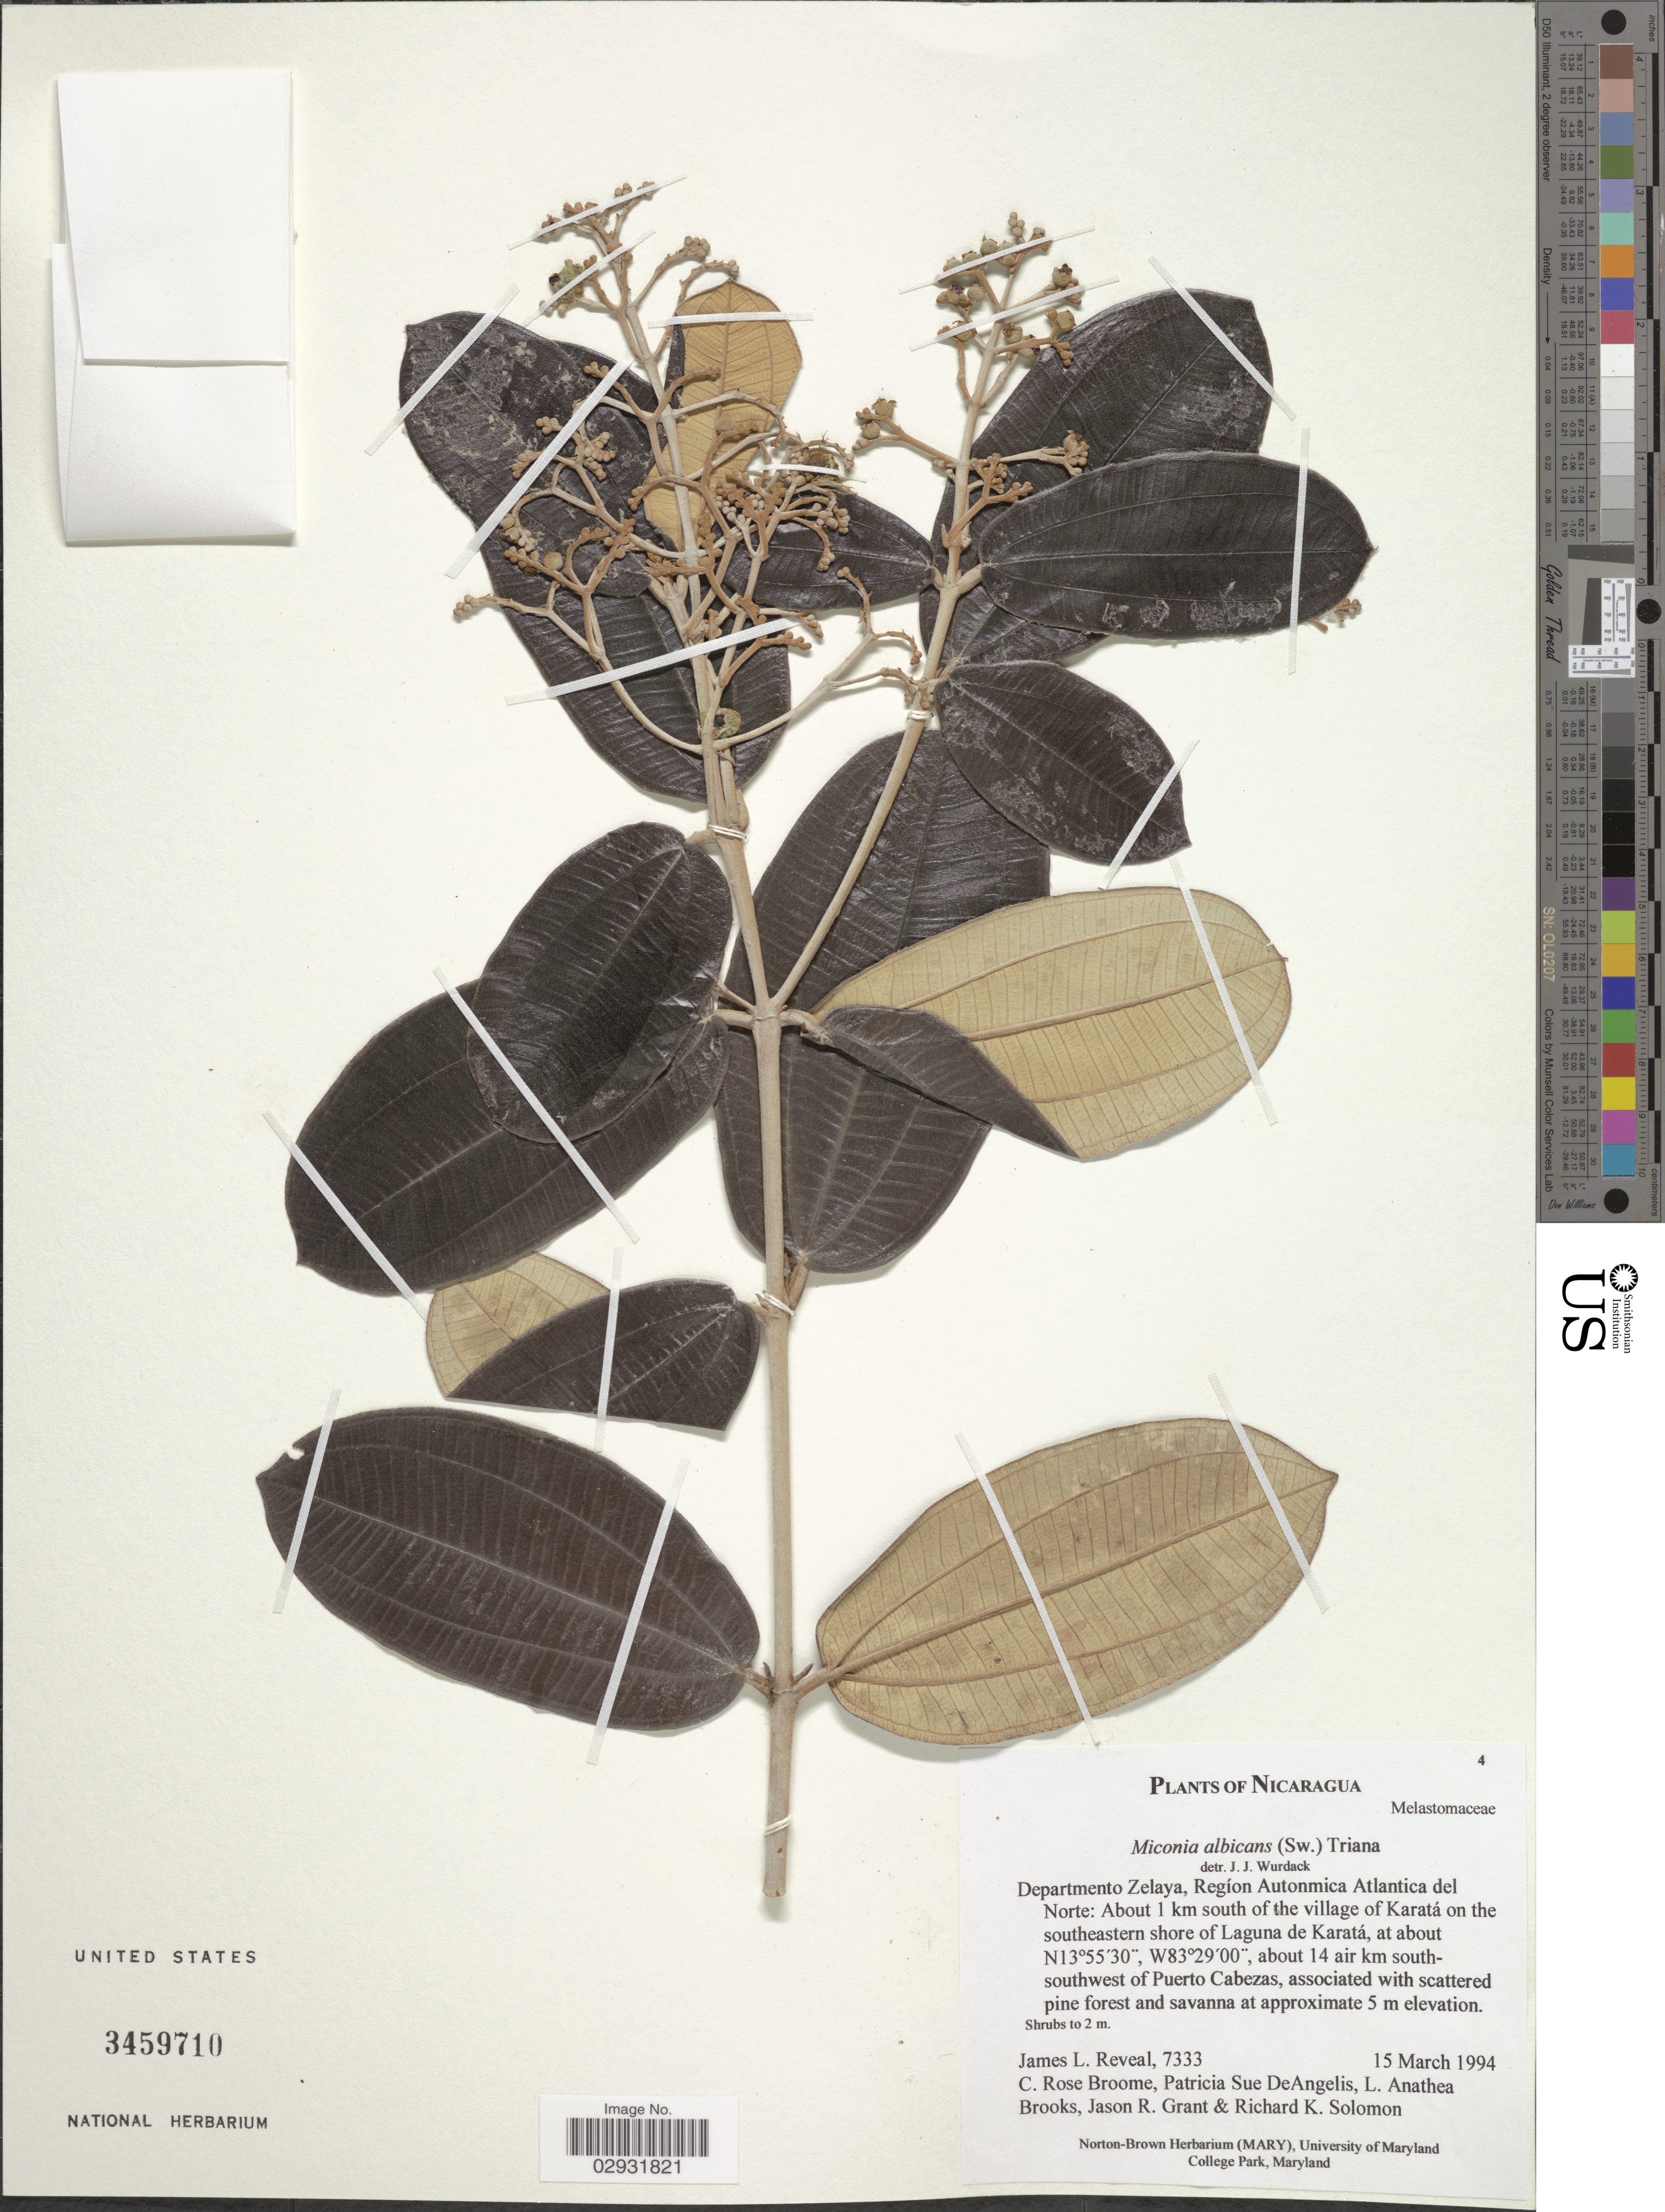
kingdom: Plantae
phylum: Tracheophyta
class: Magnoliopsida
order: Myrtales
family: Melastomataceae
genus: Miconia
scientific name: Miconia albicans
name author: (Sw.) Steud.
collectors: J. L. Reveal, C. R. Broome, P. DeAngelis, L. Brooks & et al.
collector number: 7333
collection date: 1994-03-15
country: Nicaragua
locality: Departamento Zelaya, Regíon Autonmica Atlantica del Norte: About 1 km south of the village of Karatá on the southeastern shore of Laguna de Karatá, about 14 air km south-southwest of Puerto Cabezas.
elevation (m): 5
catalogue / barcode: US 3459710